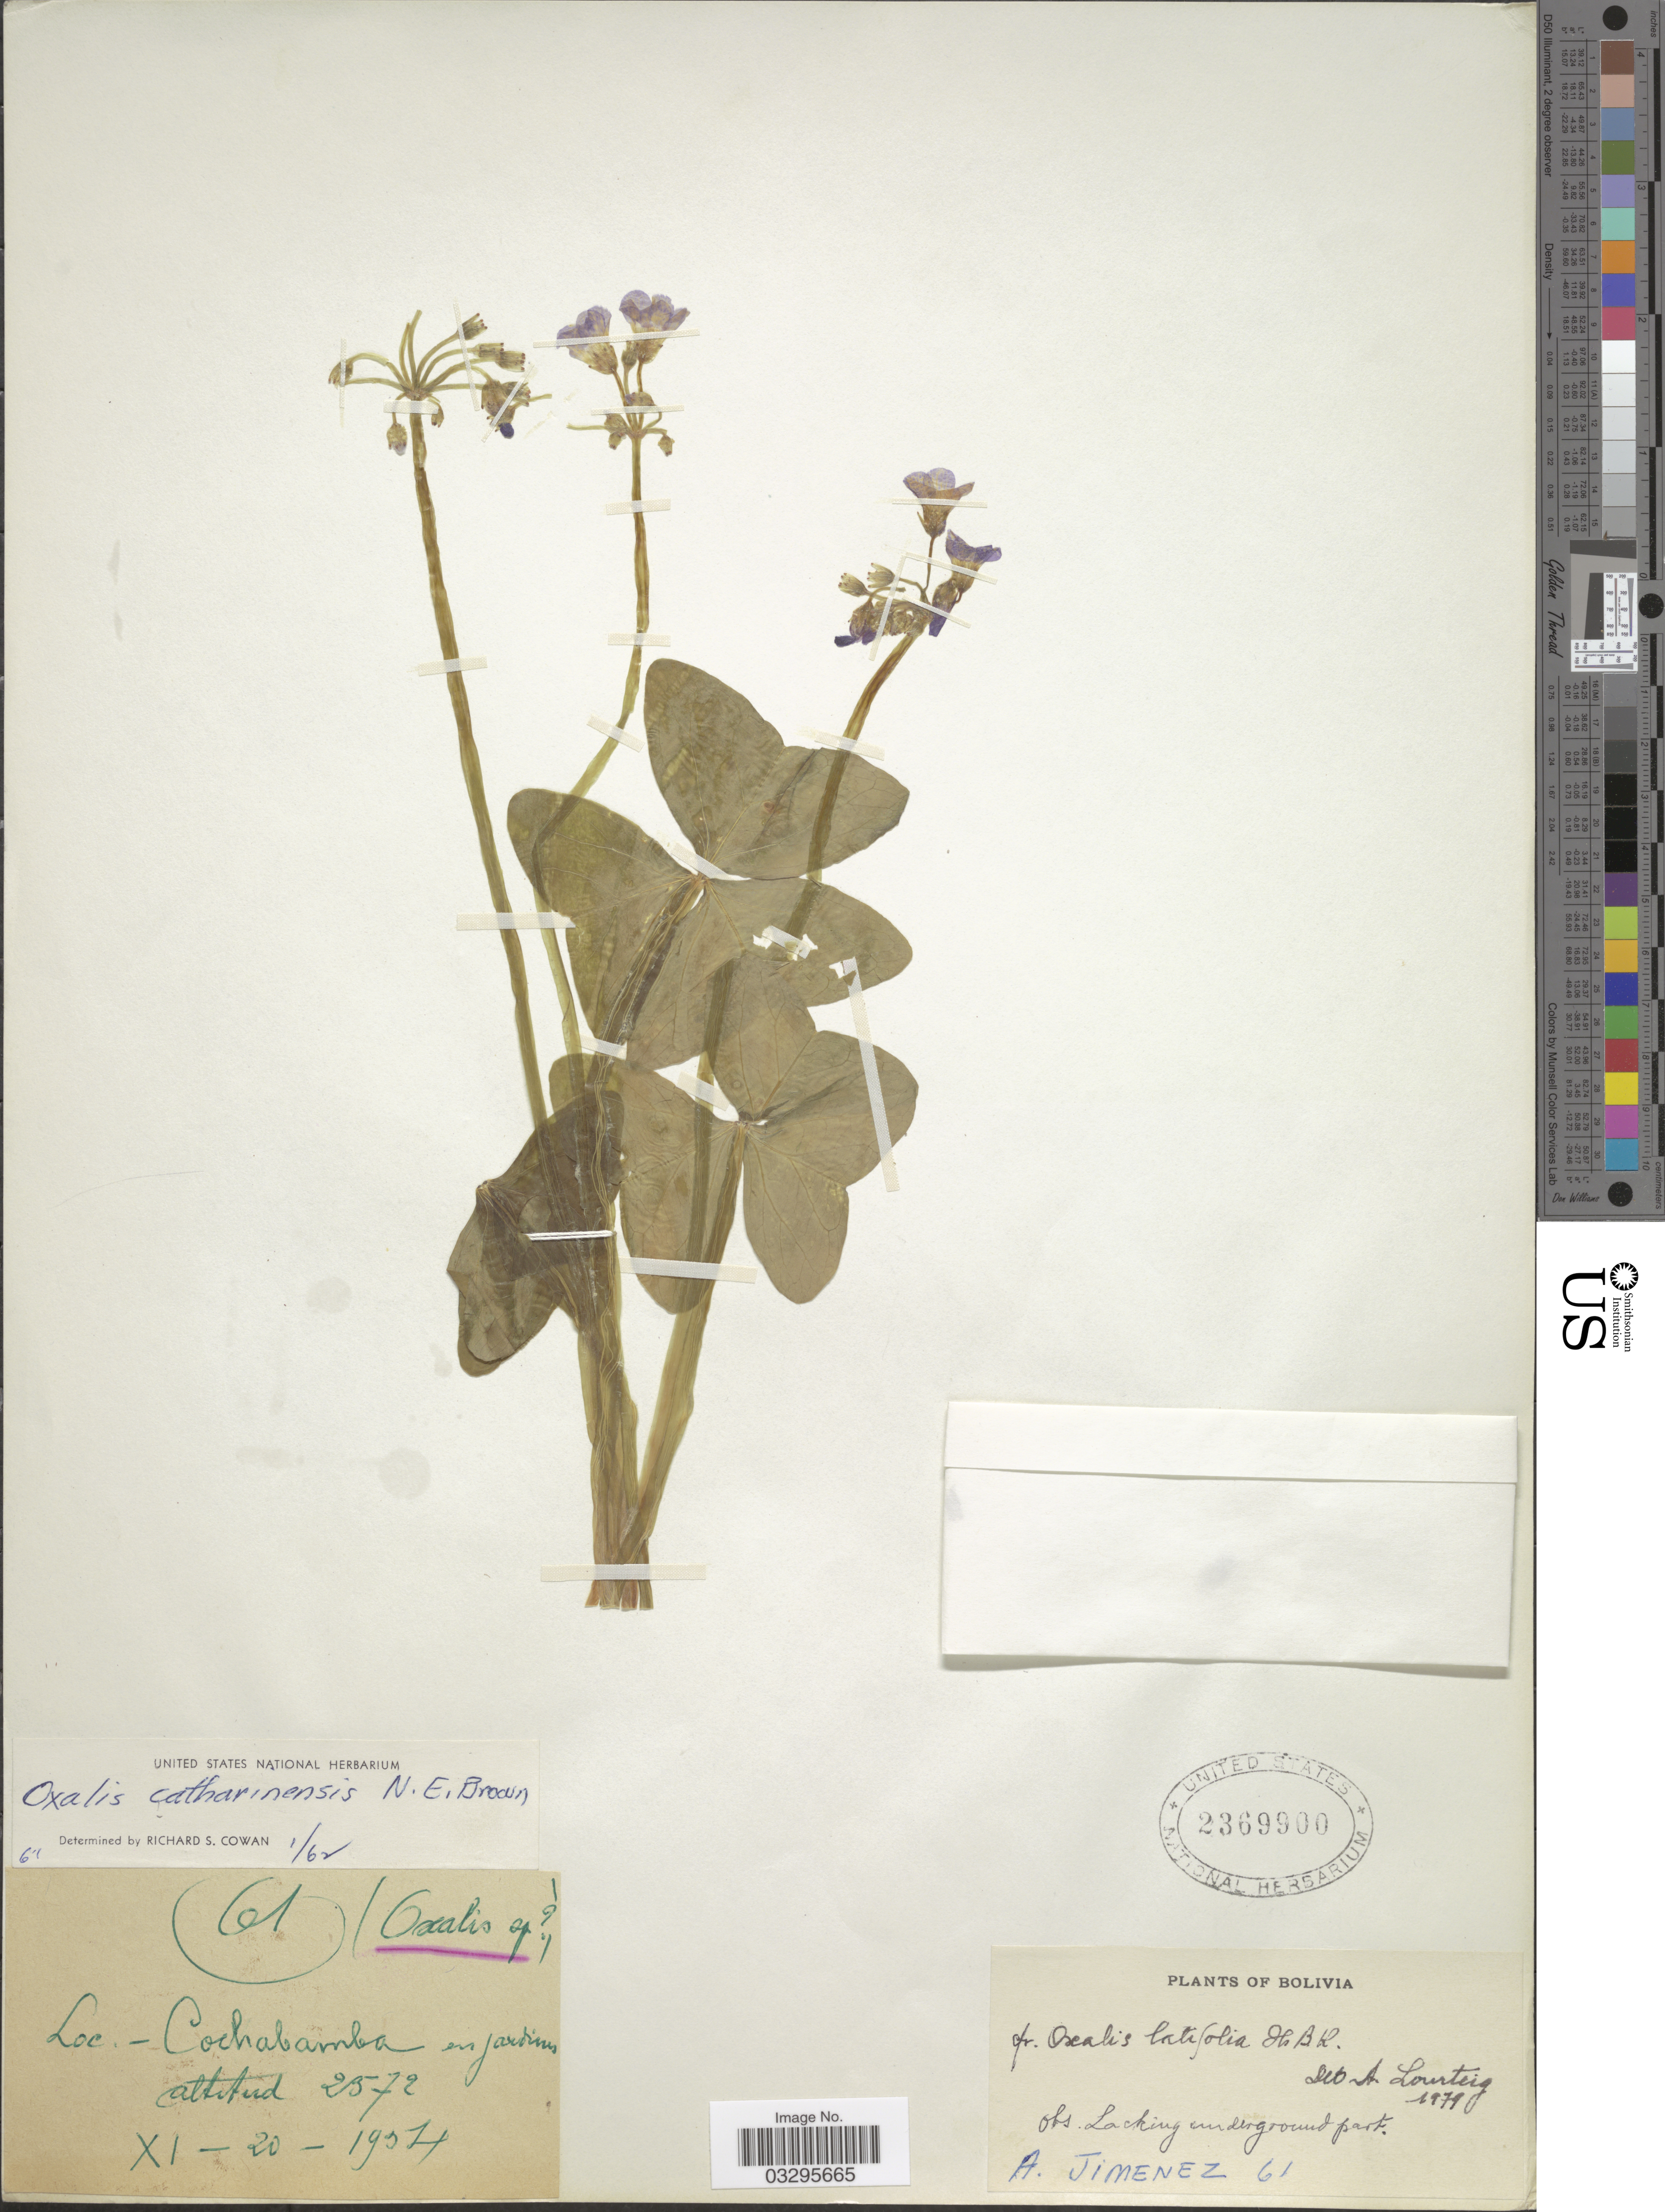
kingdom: Plantae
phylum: Tracheophyta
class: Magnoliopsida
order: Oxalidales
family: Oxalidaceae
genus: Oxalis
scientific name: Oxalis latifolia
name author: Kunth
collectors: A. Jimenez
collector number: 61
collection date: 1934-11-20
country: Bolivia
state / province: Cochabamba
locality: Cochabamba en jardines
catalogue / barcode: US 2369900